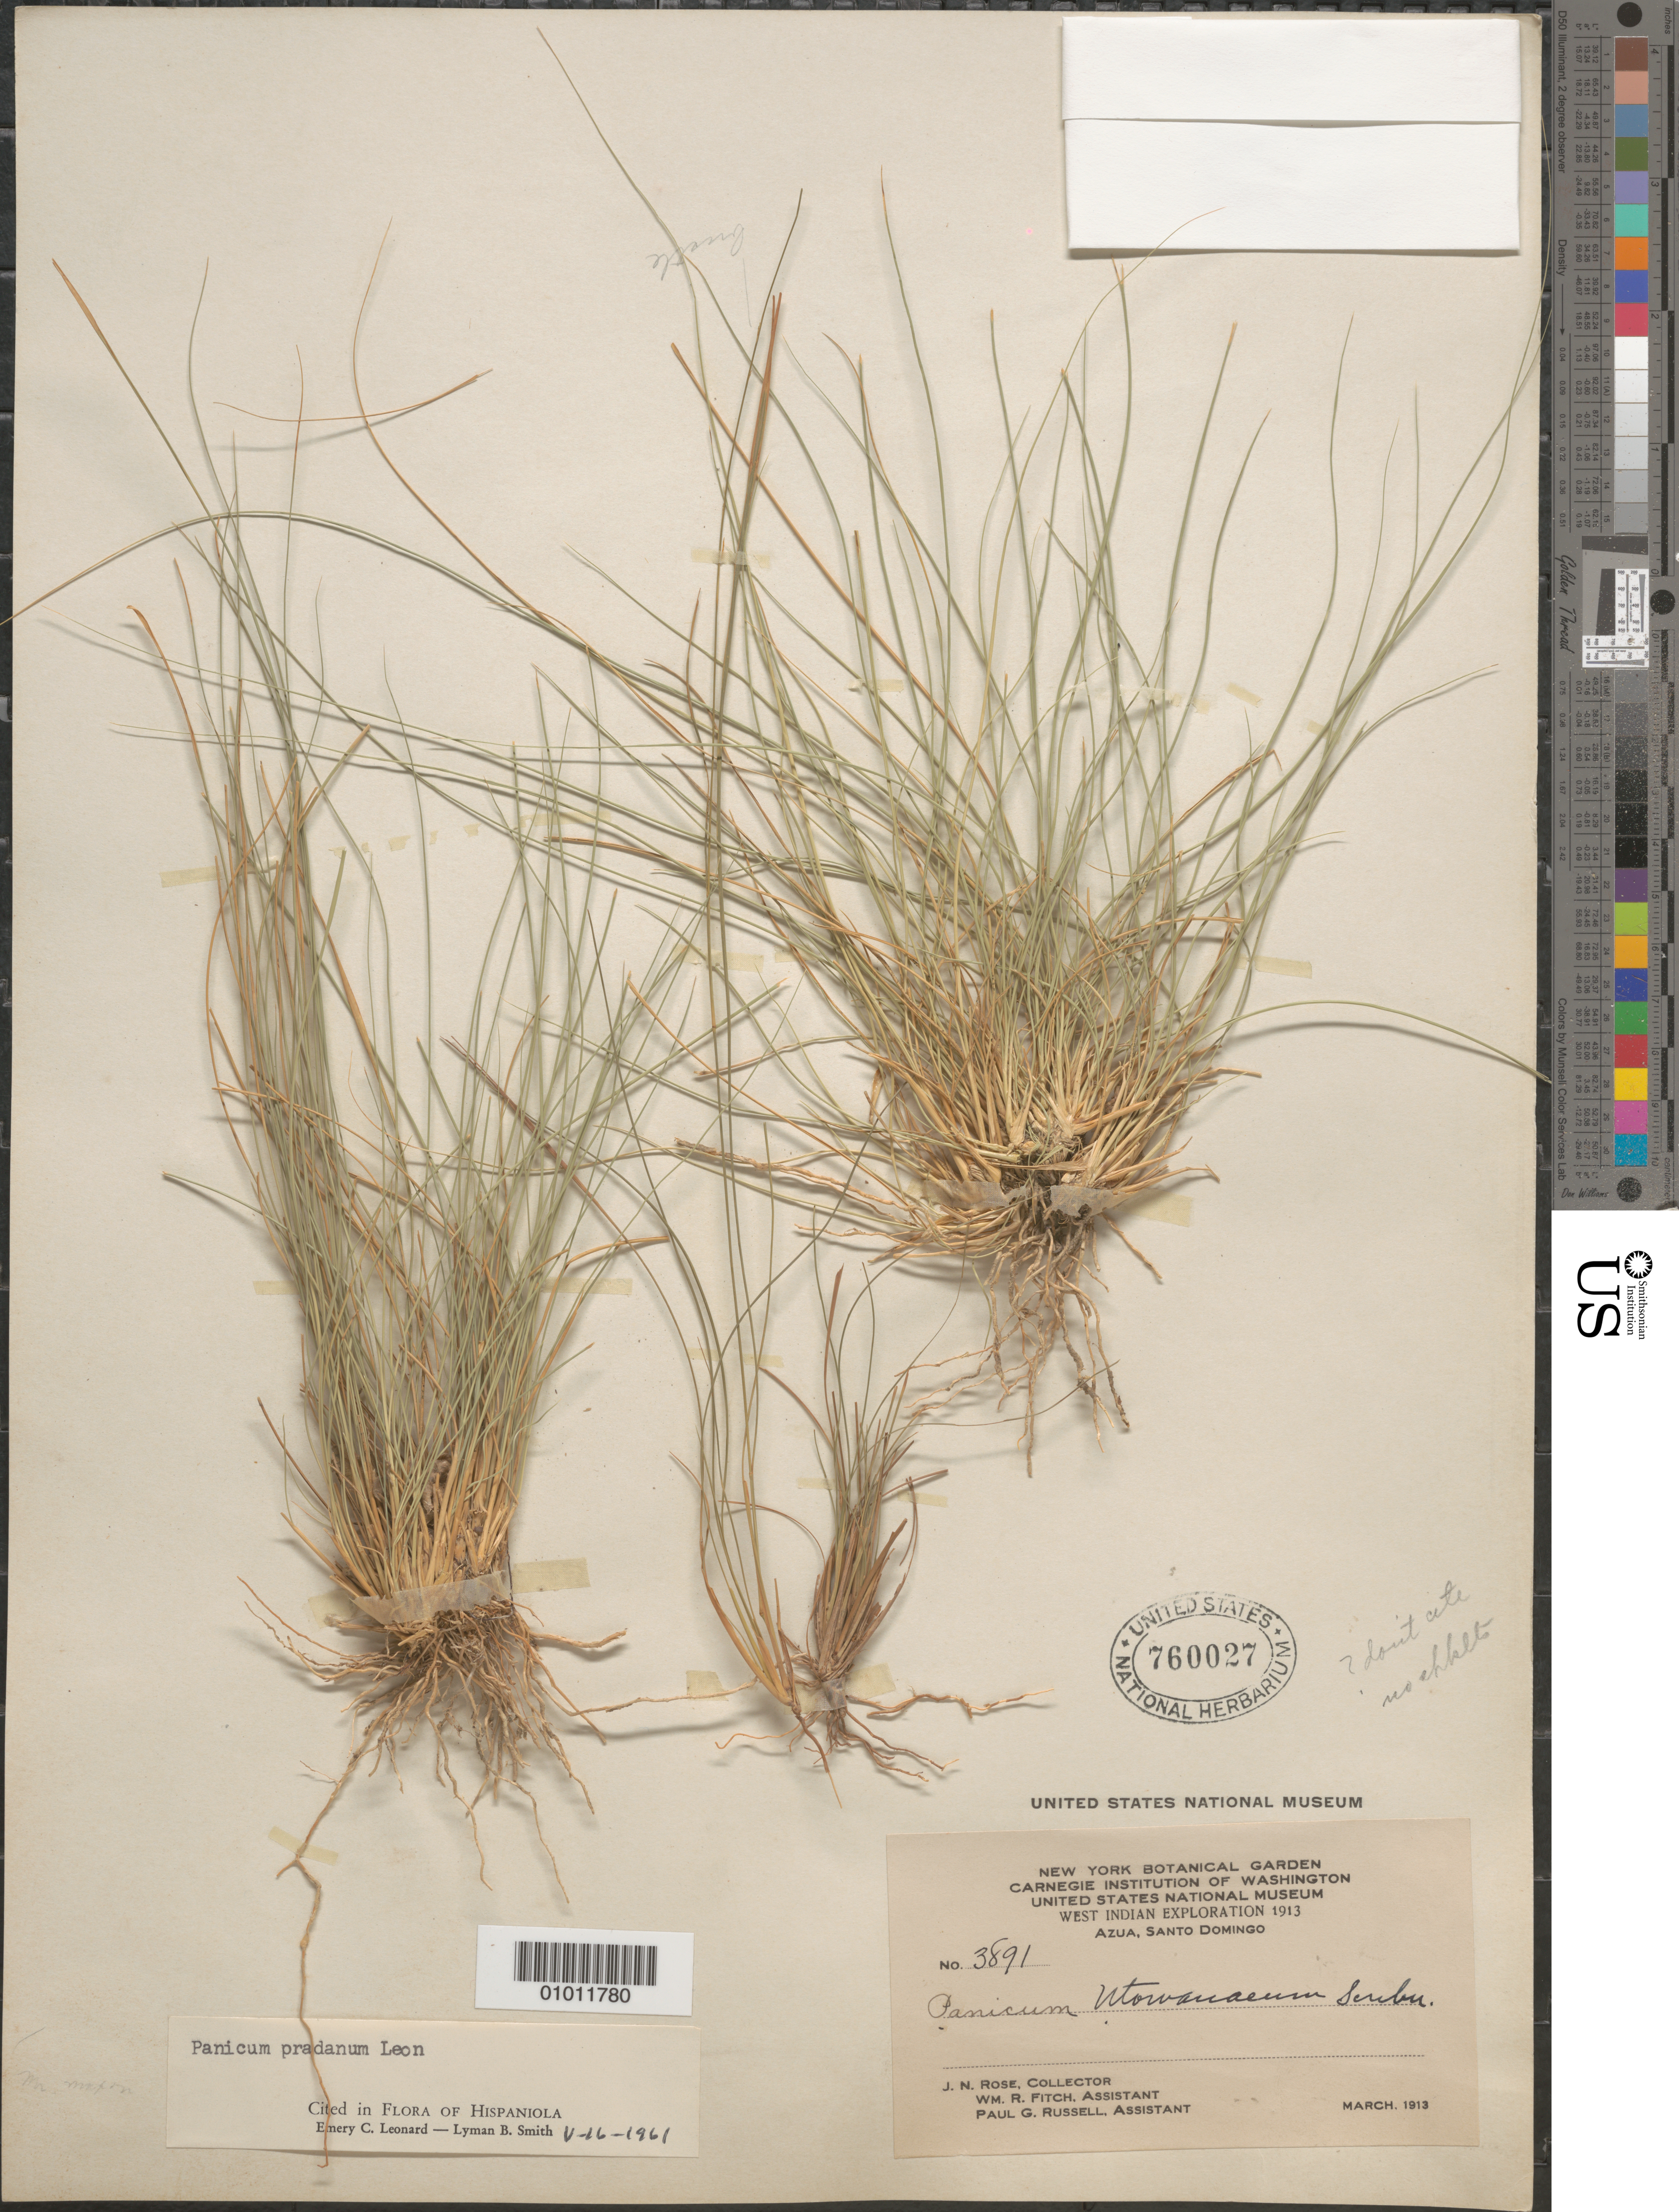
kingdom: Plantae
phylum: Tracheophyta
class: Liliopsida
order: Poales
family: Poaceae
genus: Panicum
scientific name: Panicum pradanum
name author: León ex Hitchc.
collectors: J. N. Rose, W. R. Fitch & P. G. Russell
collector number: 3891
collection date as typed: Mar 1913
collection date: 1913-03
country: Dominican Republic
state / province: Azua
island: Hispaniola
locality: Santo Domingo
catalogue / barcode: US 760027